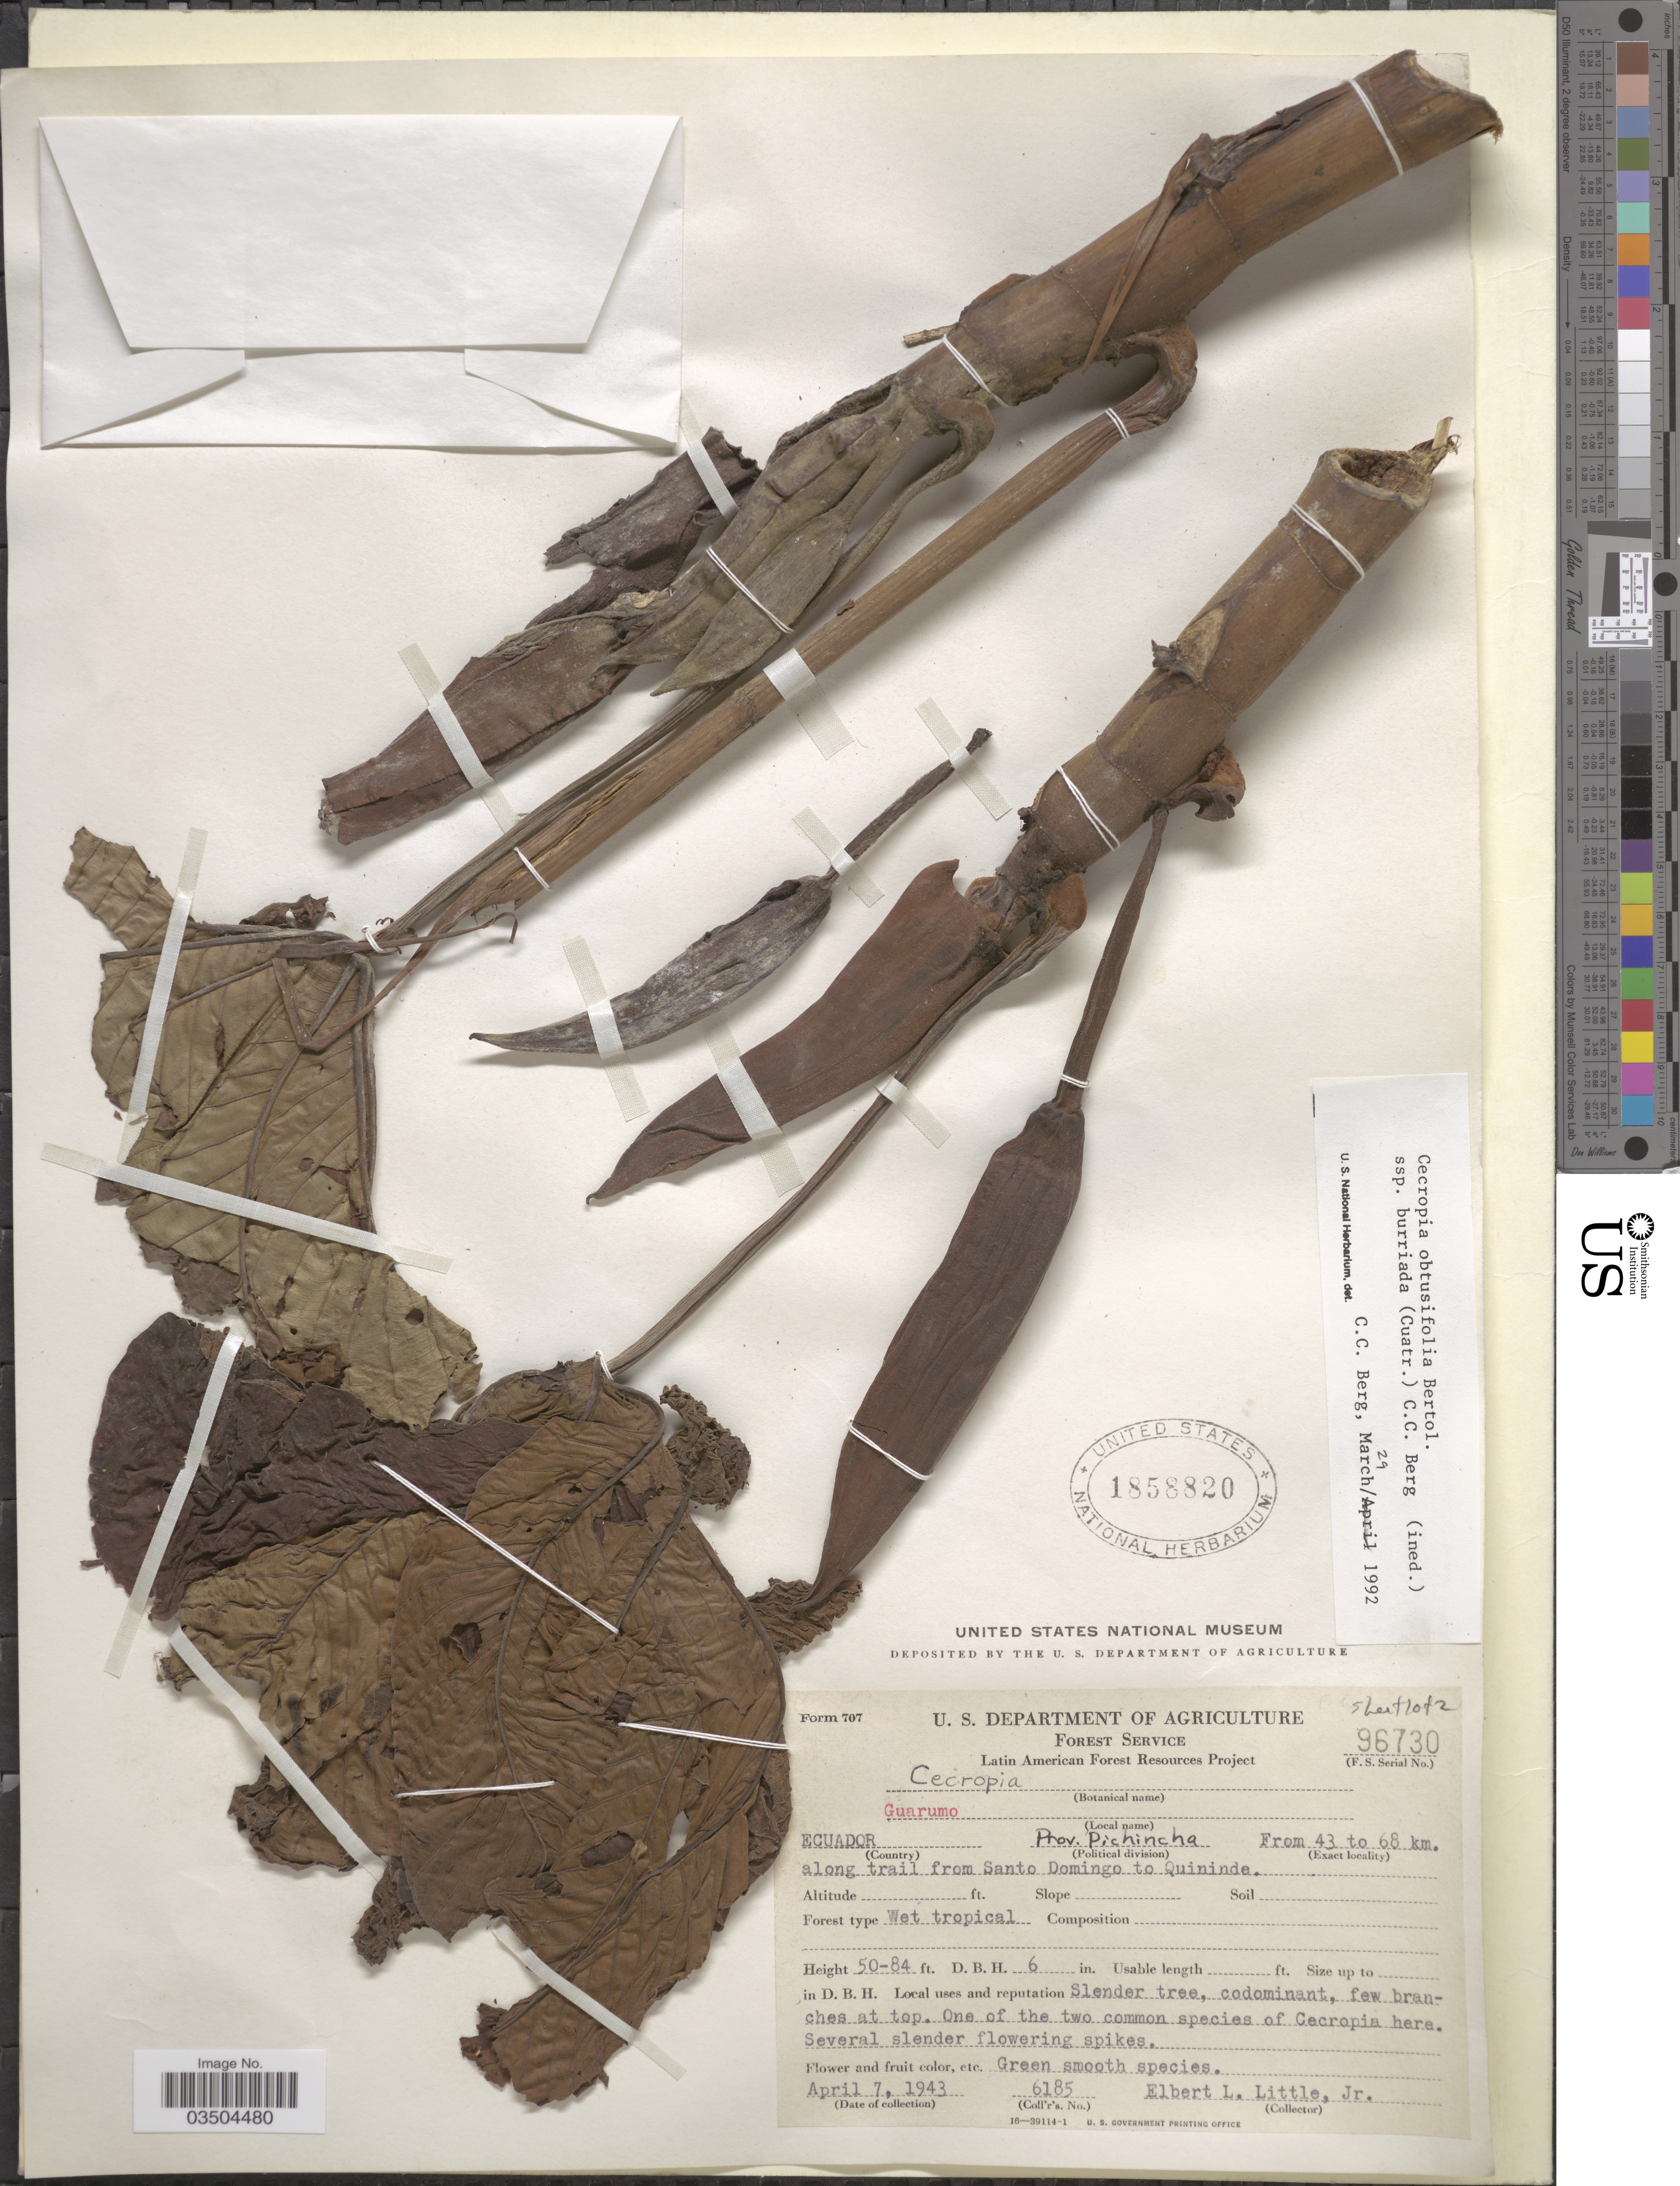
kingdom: Plantae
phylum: Tracheophyta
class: Magnoliopsida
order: Rosales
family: Urticaceae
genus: Cecropia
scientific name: Cecropia obtusifolia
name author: Bertol.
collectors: E. L. Little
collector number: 6185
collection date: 1943-04-07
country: Ecuador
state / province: Pichincha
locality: From 43 to 68 km. along trail from Santo Domingo to Quininde.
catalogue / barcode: US 1858820